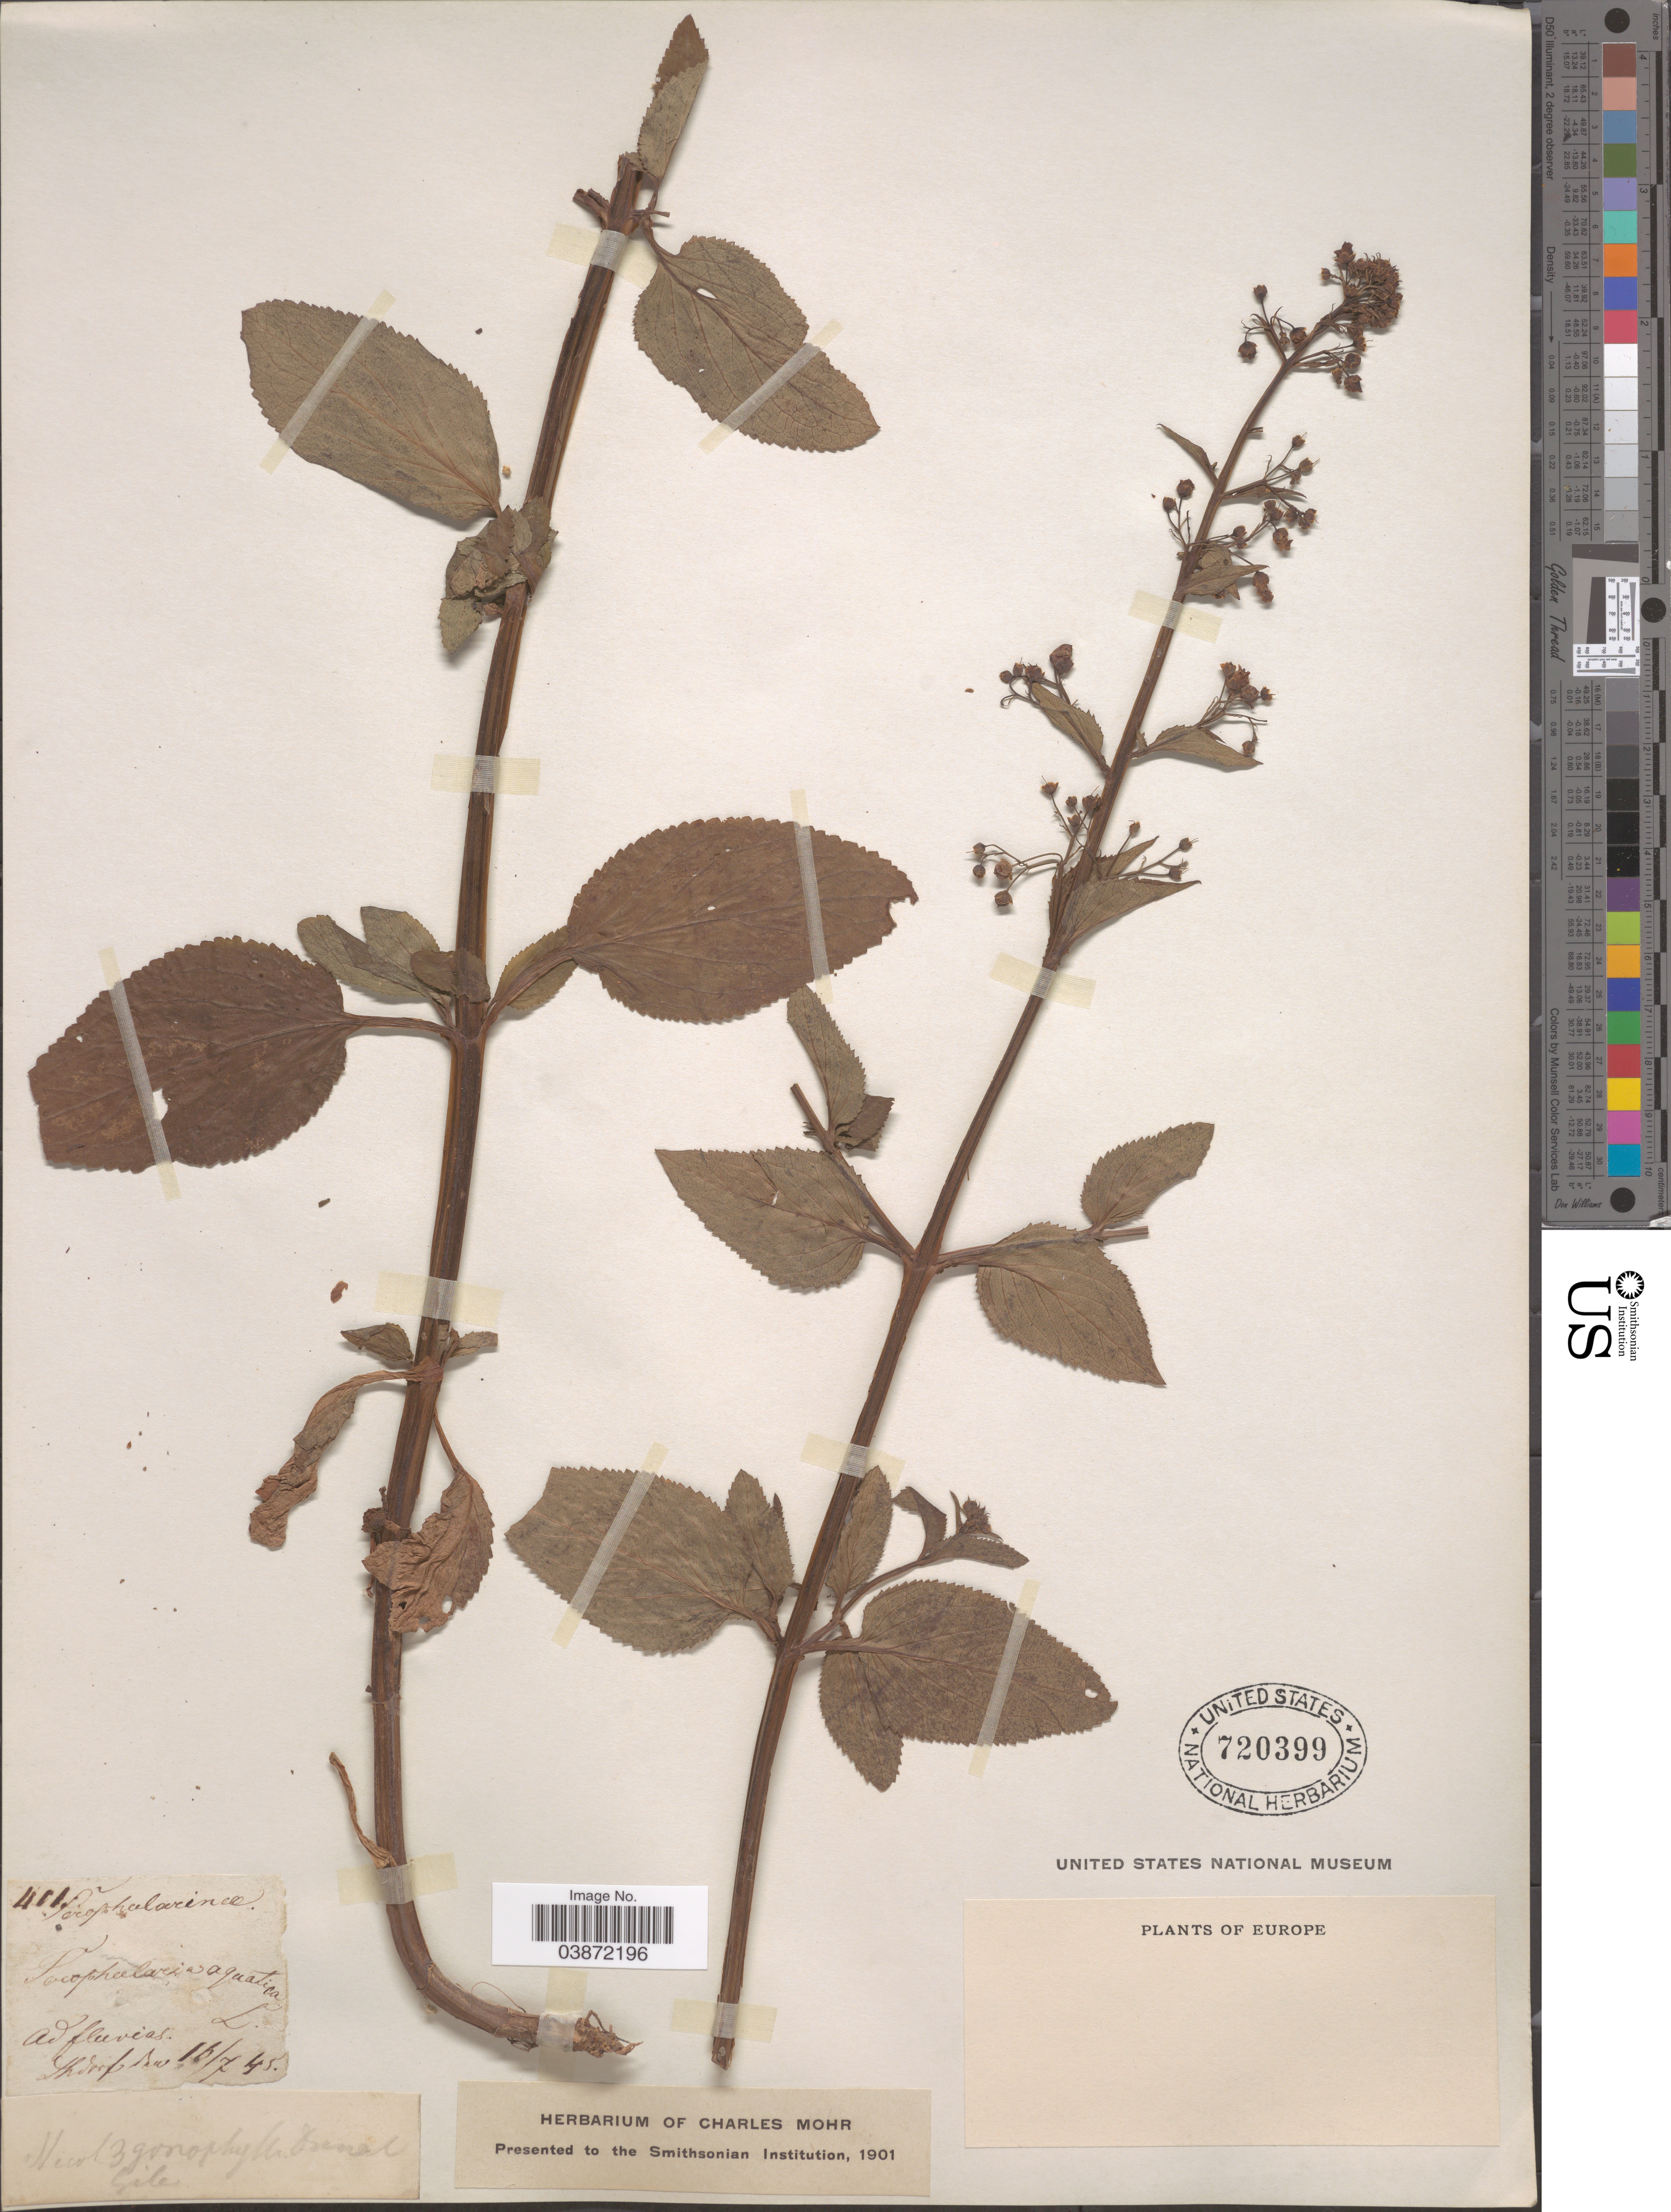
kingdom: Plantae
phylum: Tracheophyta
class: Magnoliopsida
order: Lamiales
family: Scrophulariaceae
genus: Scrophularia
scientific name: Scrophularia aquatica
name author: L.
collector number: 411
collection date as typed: Transcribed d/m/y: 16/7/45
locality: Europe. Ad fluvias.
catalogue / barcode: US 720399